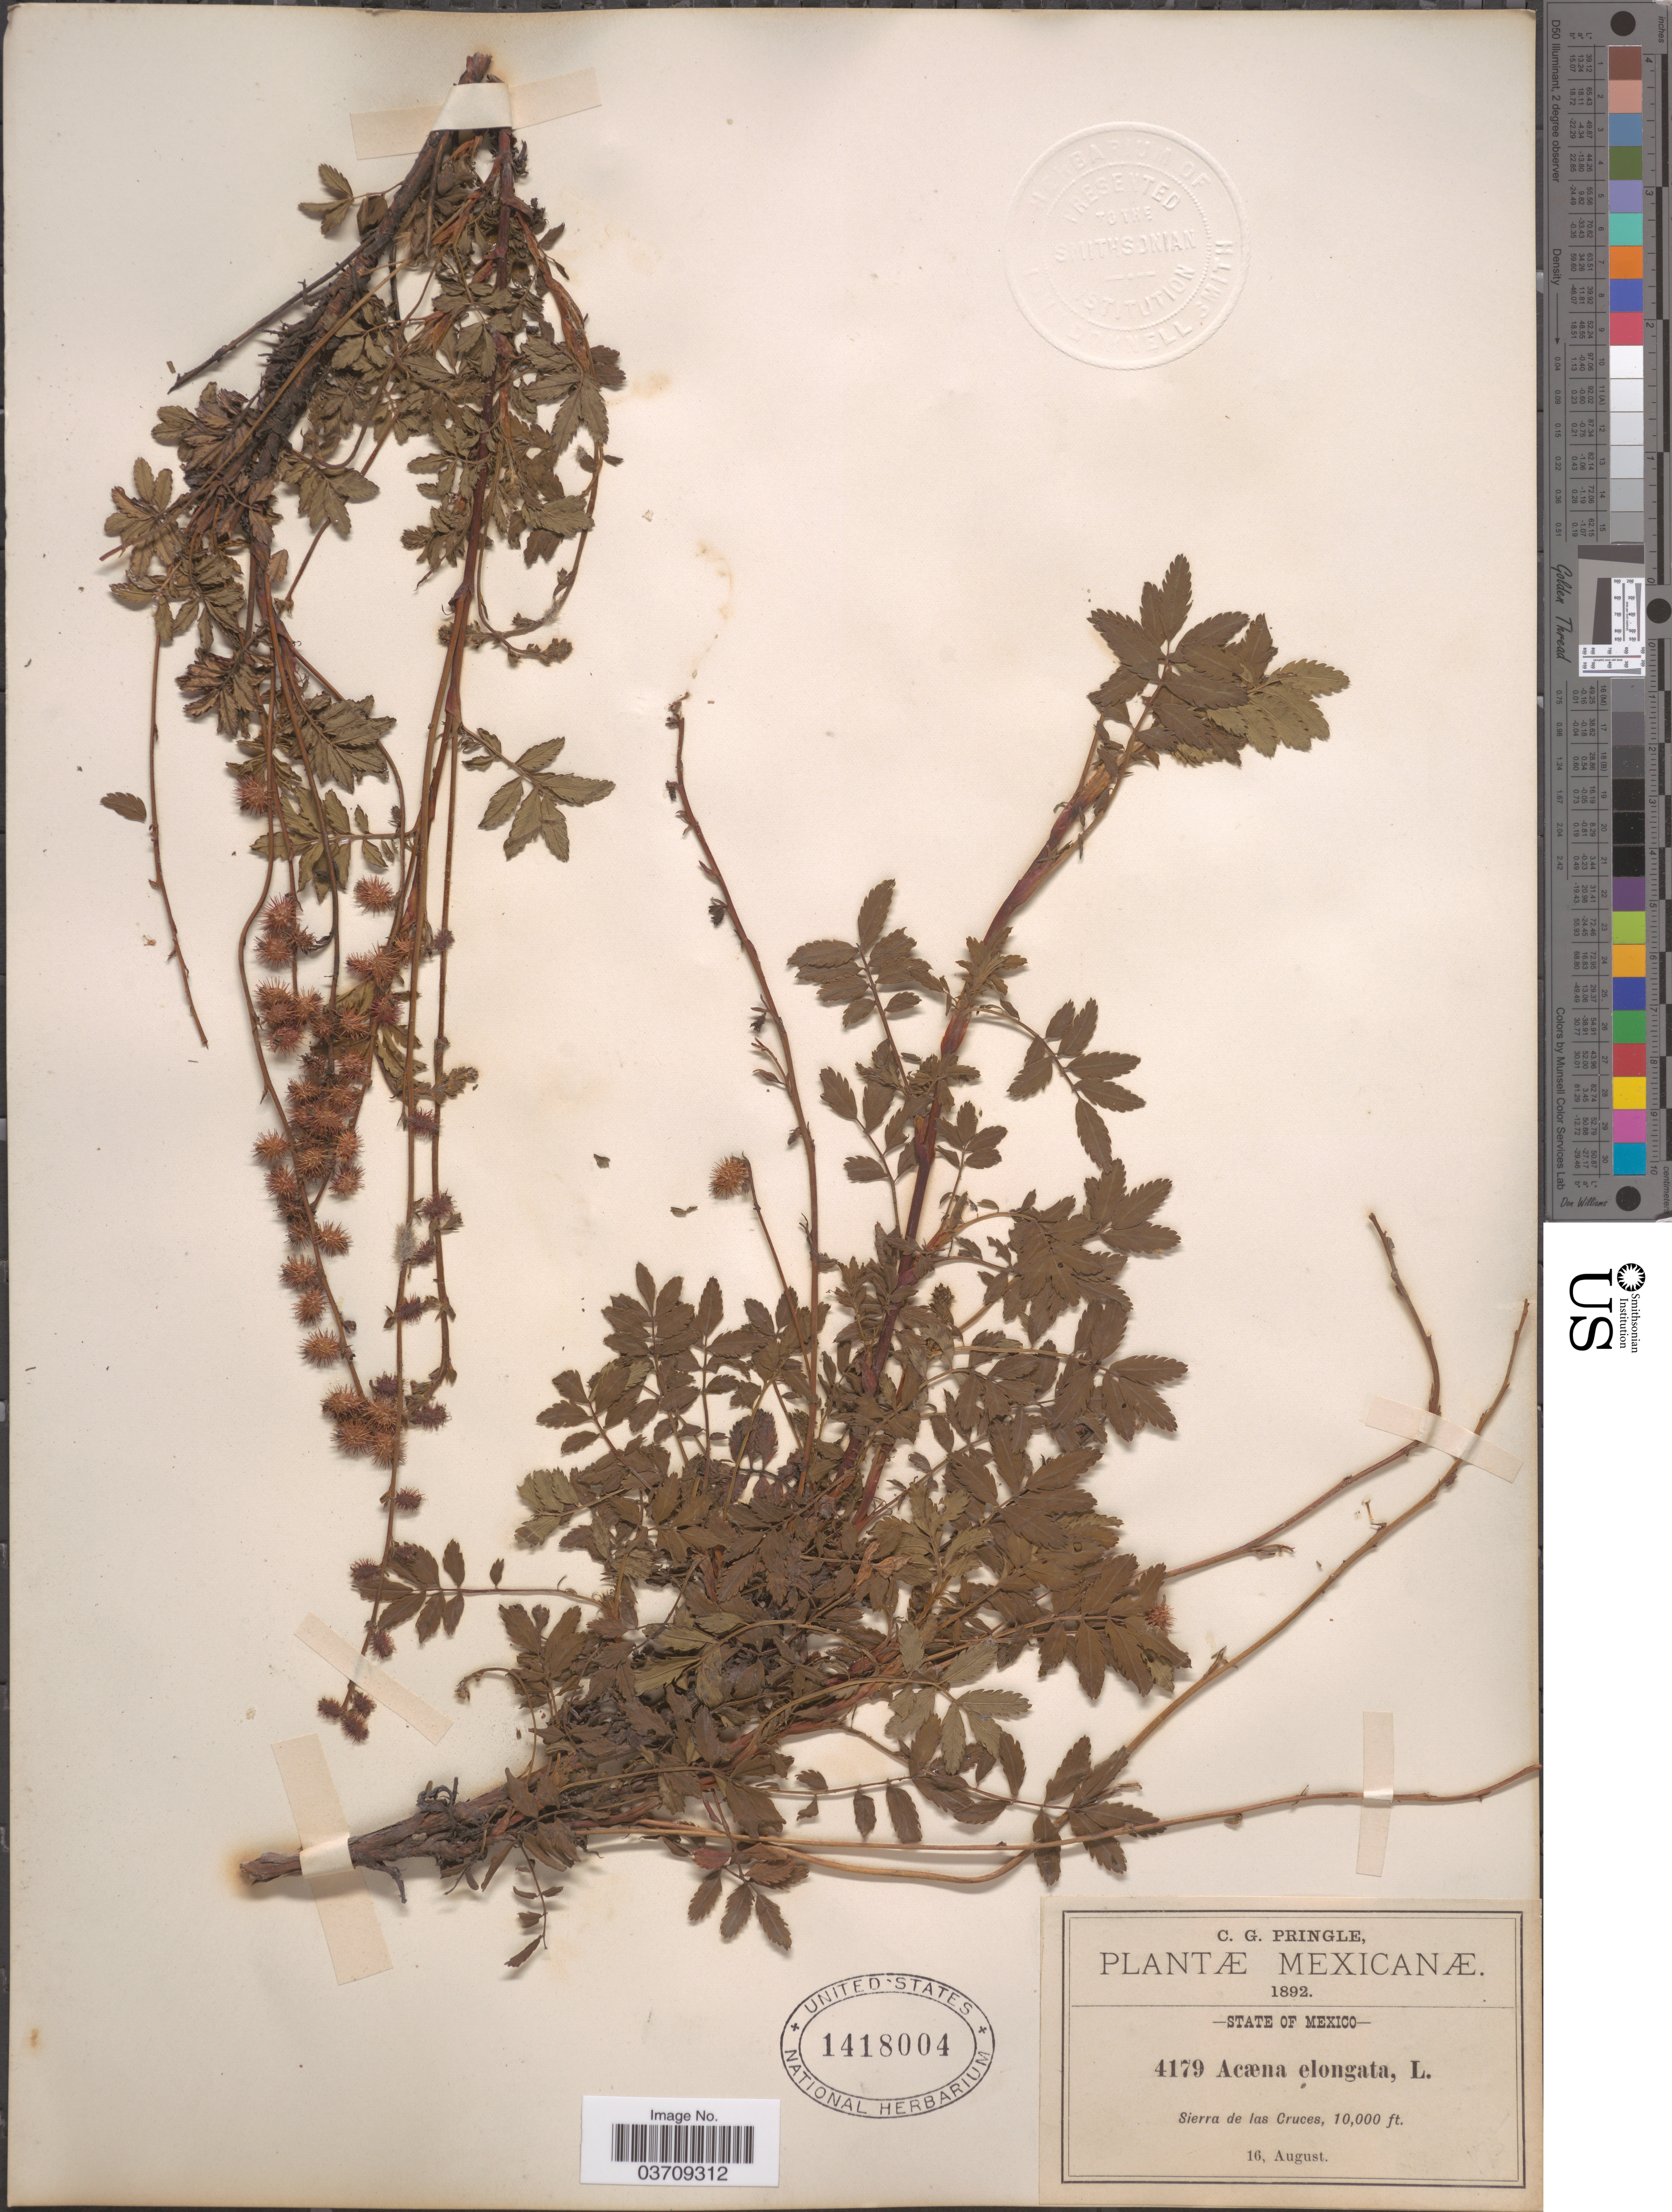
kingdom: Plantae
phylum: Tracheophyta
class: Magnoliopsida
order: Rosales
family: Rosaceae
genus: Acaena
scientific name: Acaena elongata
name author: L.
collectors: C. G. Pringle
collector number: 4179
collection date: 1892-08-16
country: Mexico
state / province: México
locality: Sierra de las Cruces.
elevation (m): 3048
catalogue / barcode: US 1418004